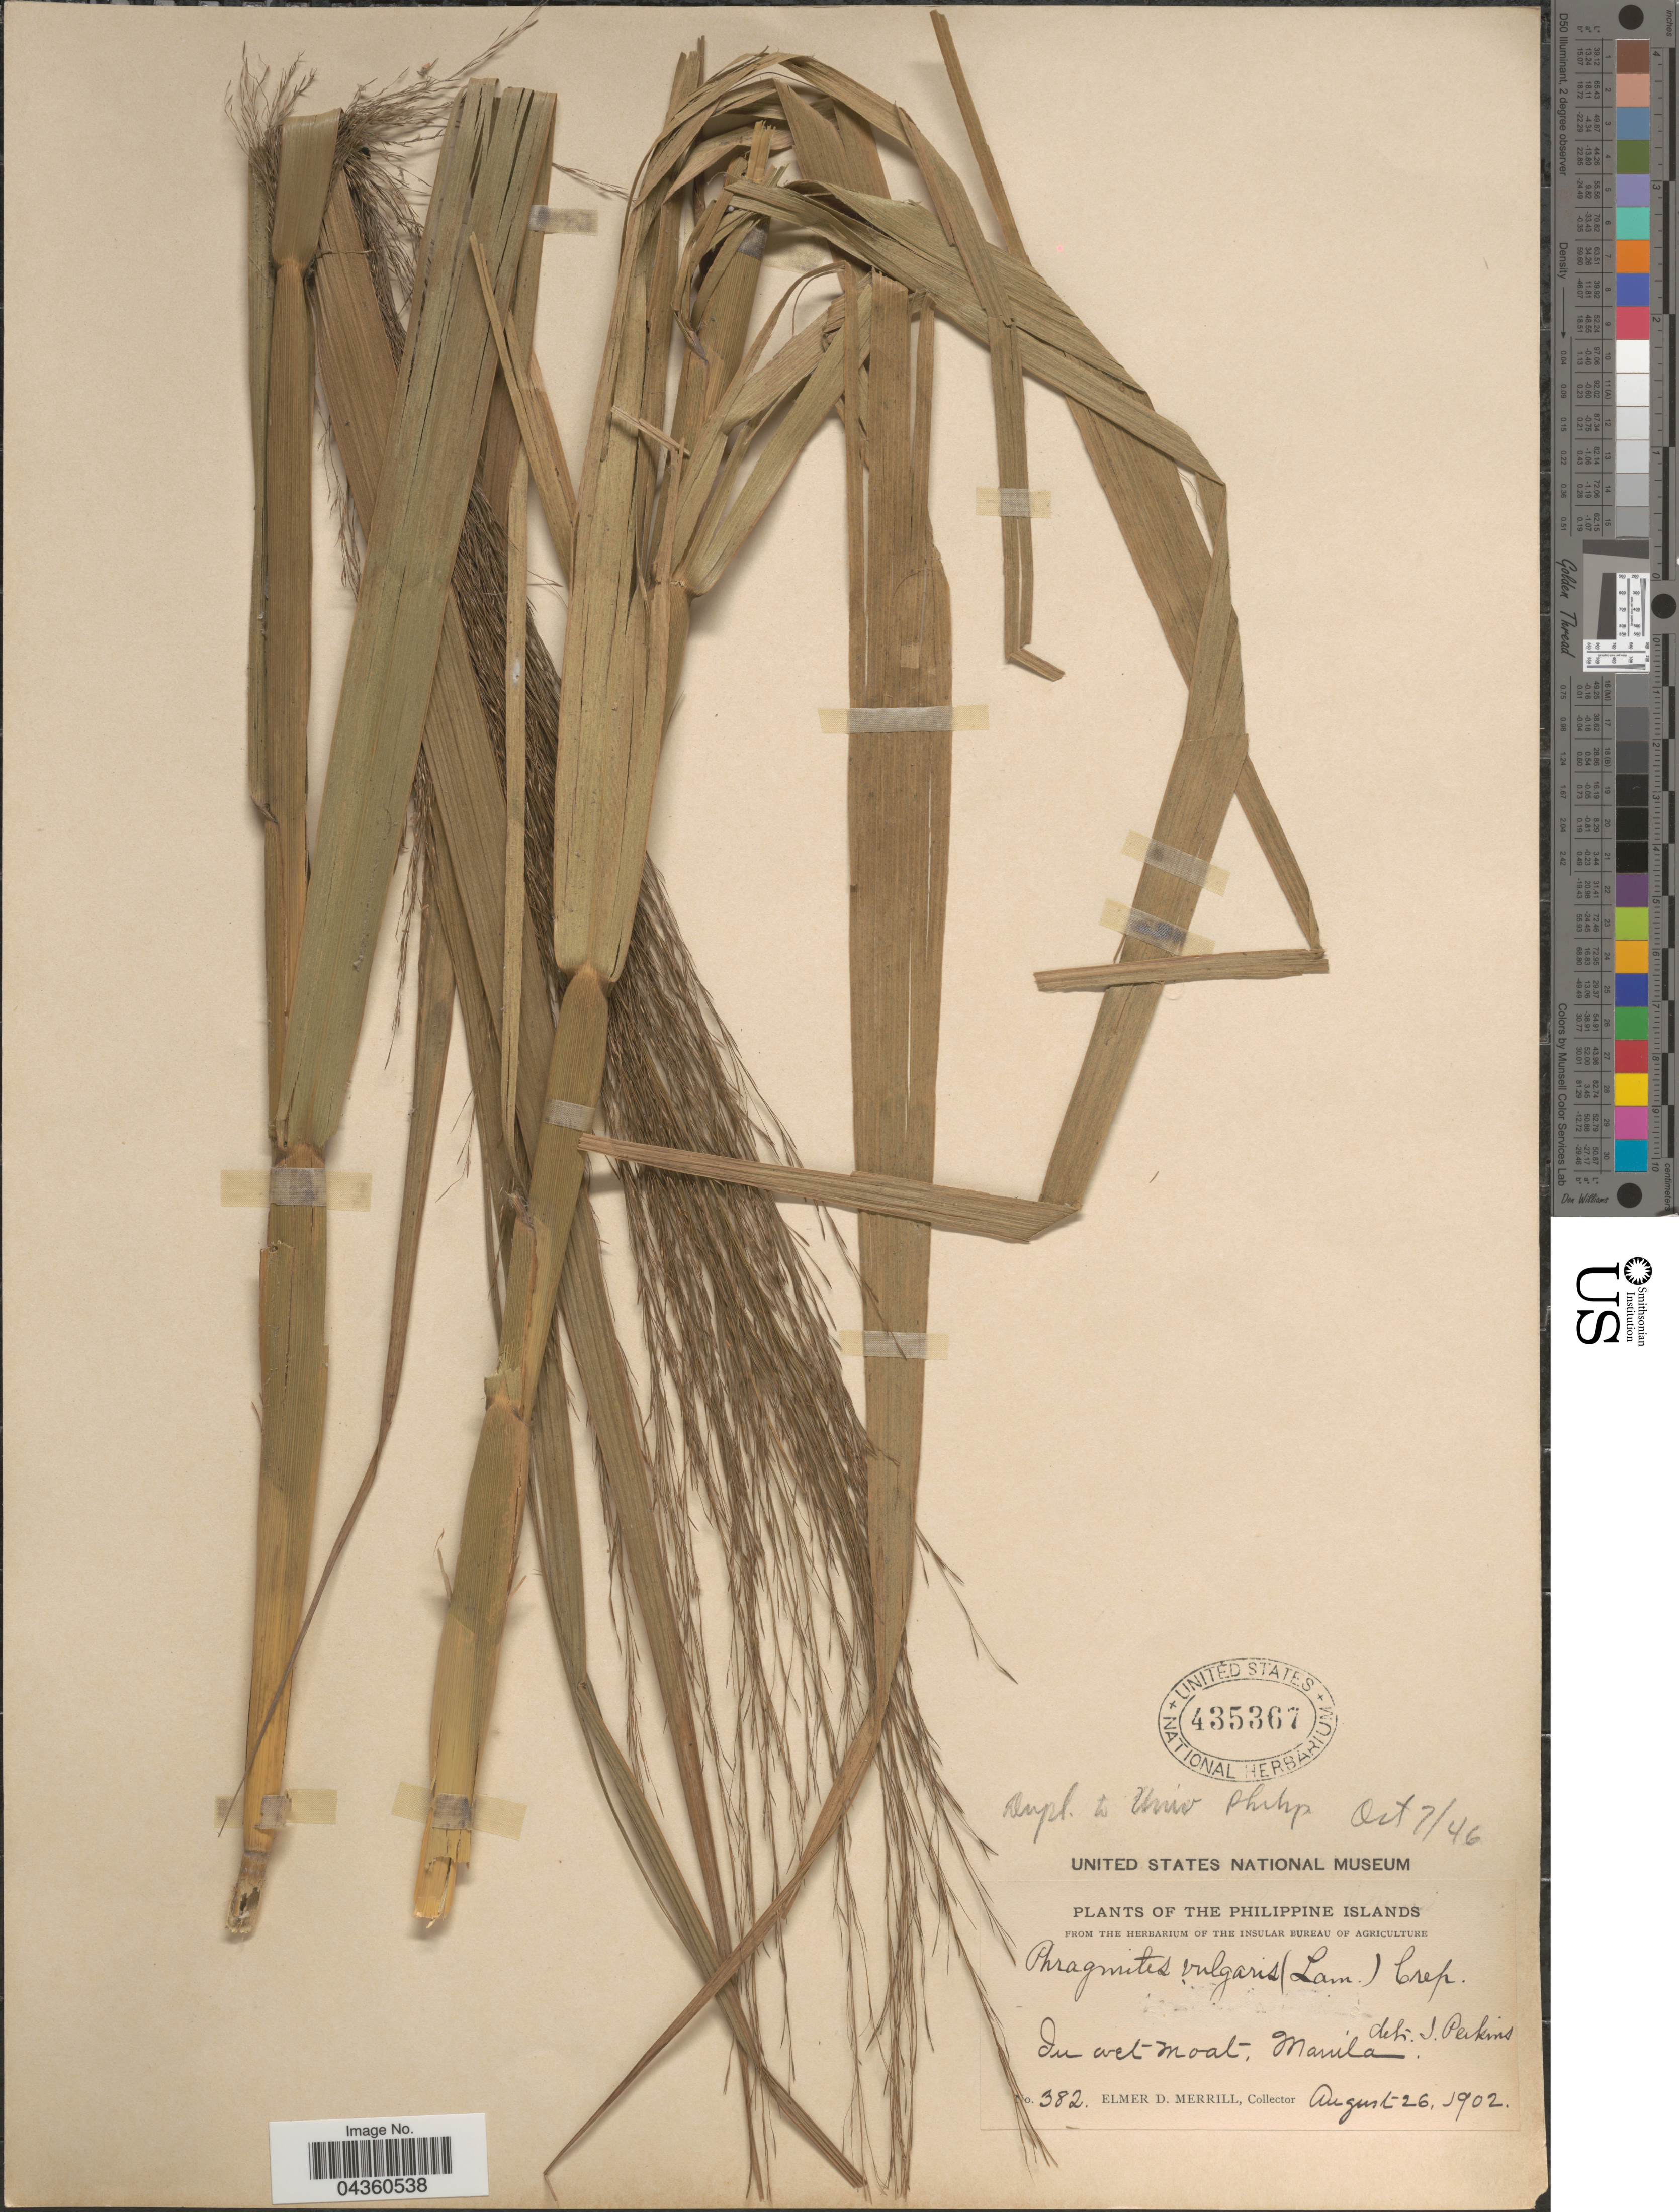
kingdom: Plantae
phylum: Tracheophyta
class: Liliopsida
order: Poales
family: Poaceae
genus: Phragmites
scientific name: Phragmites karka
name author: (Retz.) Trin. ex Steud.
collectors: E. D. Merrill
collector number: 382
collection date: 1902-08-26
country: Philippines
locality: Manila.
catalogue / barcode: US 435367